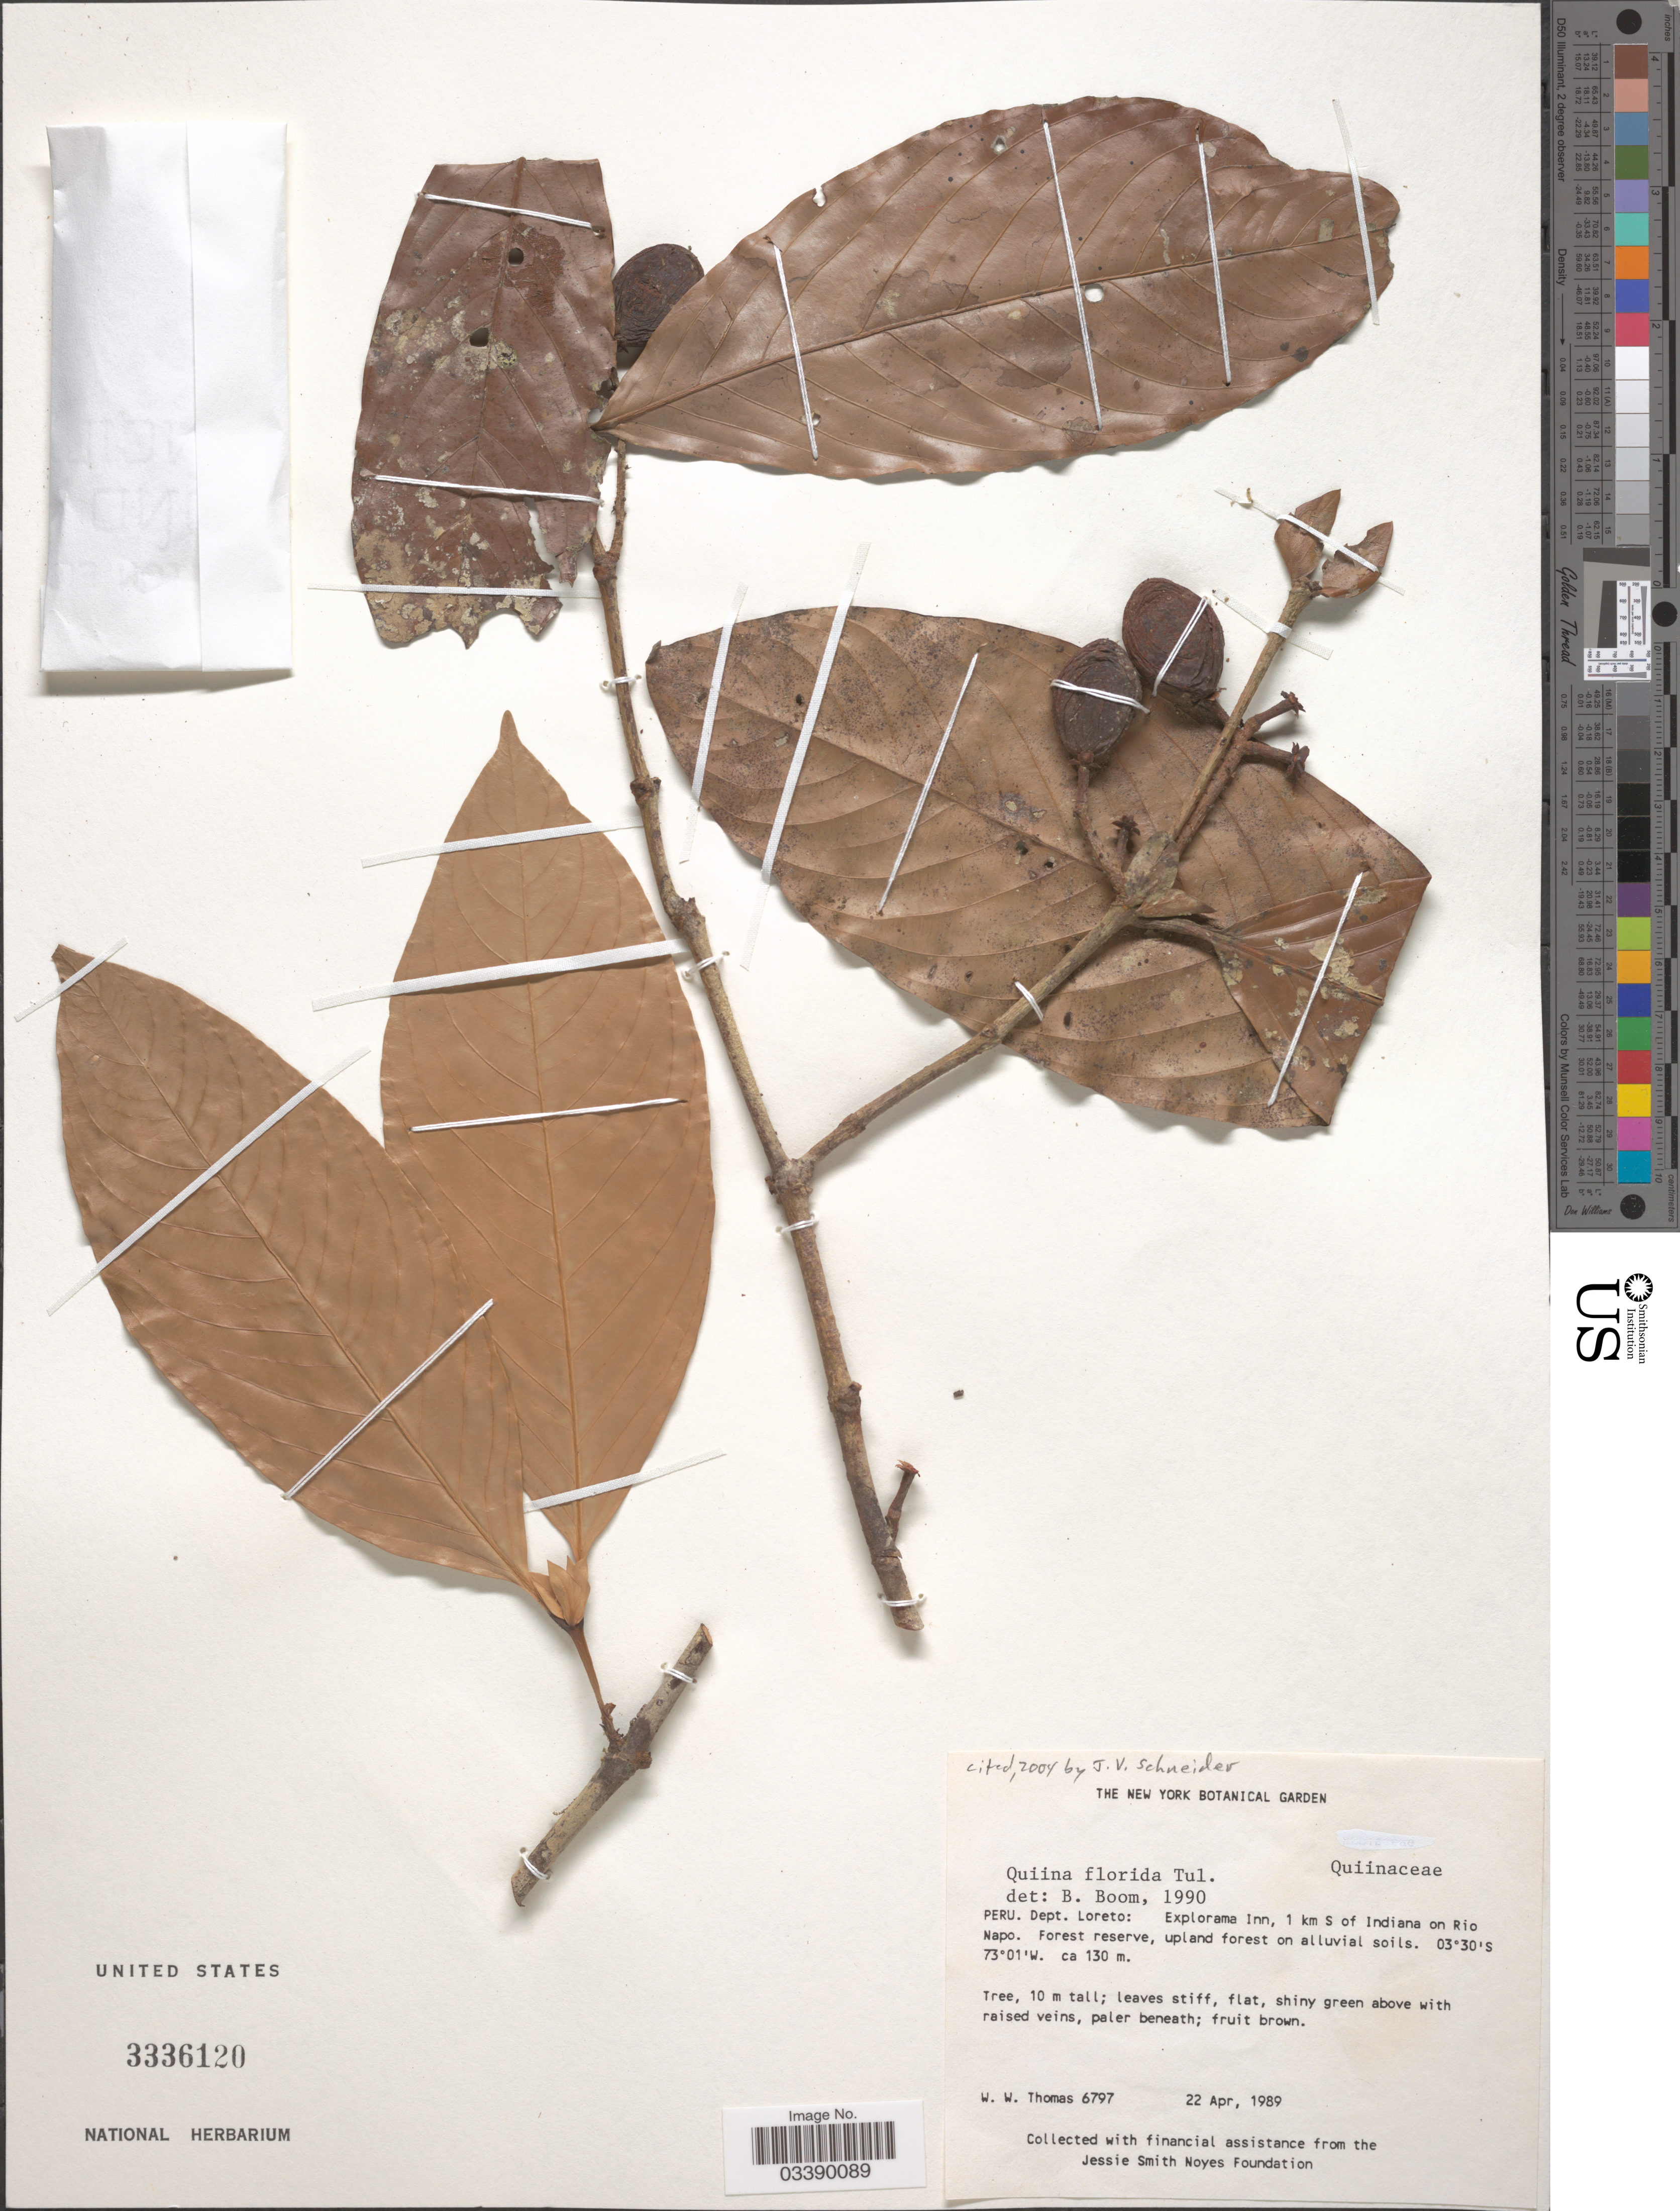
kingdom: Plantae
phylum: Tracheophyta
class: Magnoliopsida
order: Malpighiales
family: Quiinaceae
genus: Quiina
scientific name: Quiina florida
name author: Poepp. ex Tul.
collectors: W. Thomas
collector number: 6797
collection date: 1989-04-22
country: Peru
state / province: Loreto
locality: Dept. Loreto: Explorama Inn, 1 km S of Indiana on Rio Napo.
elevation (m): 130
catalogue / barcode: US 3336120